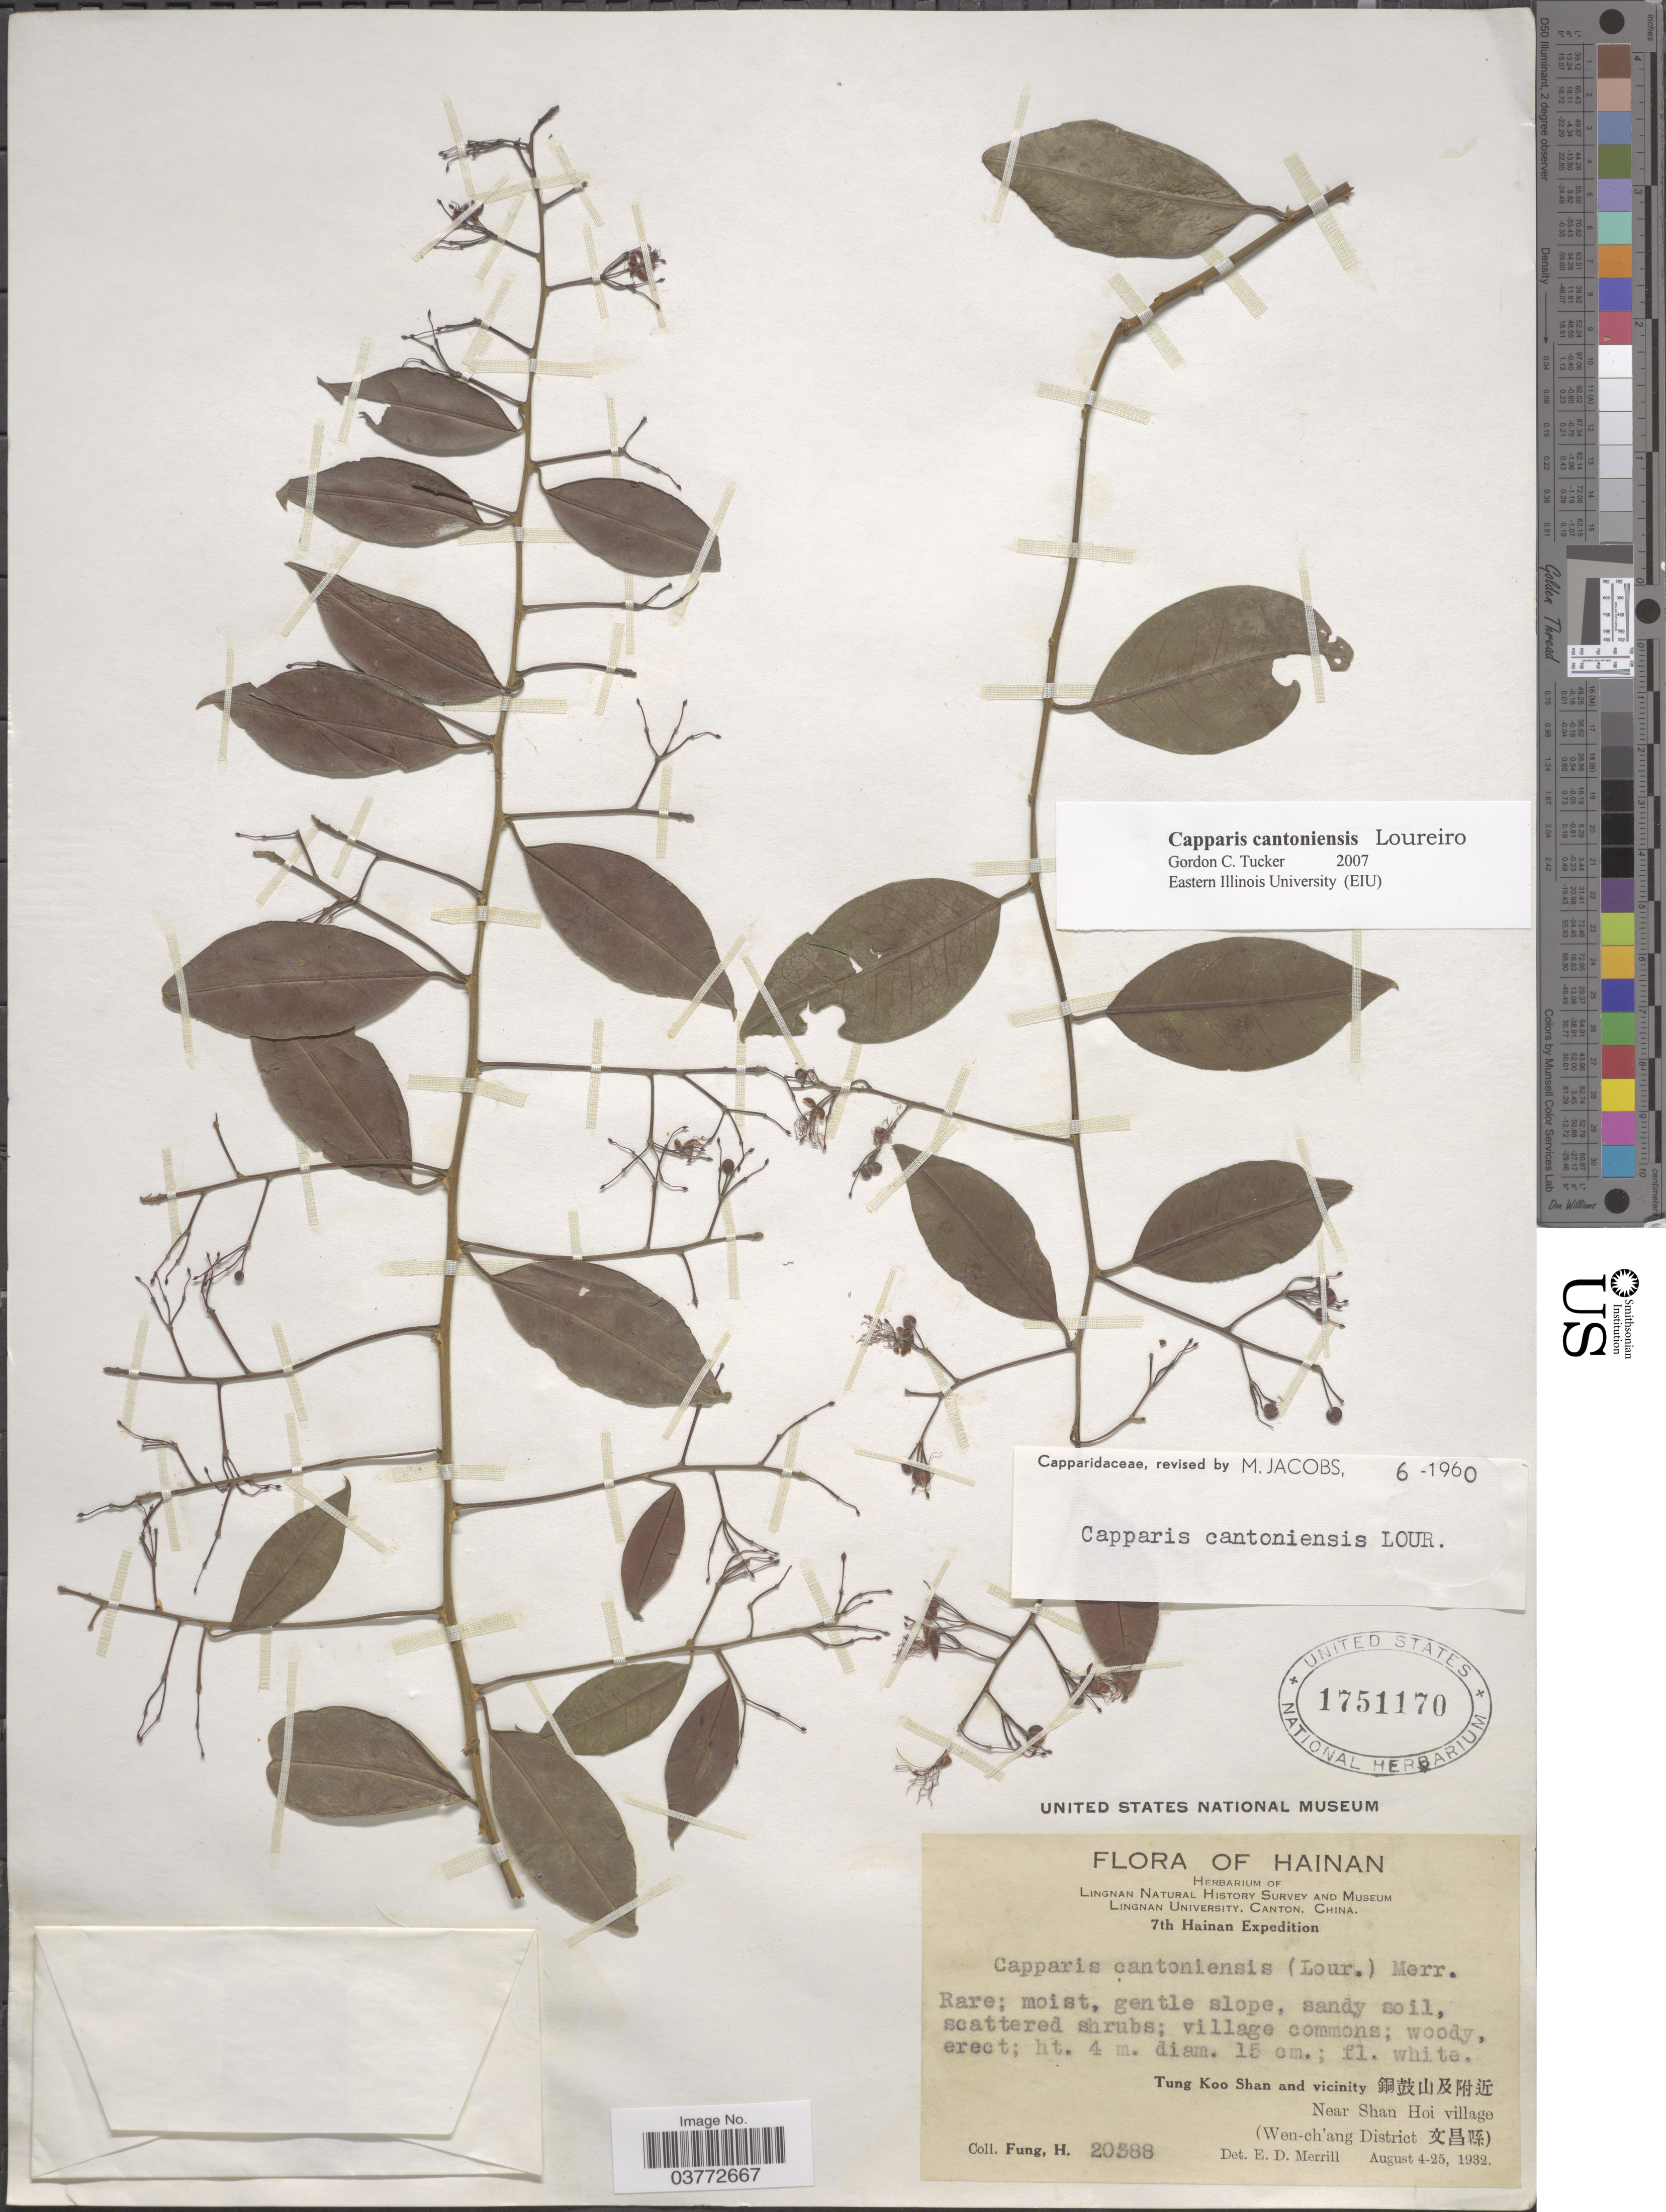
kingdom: Plantae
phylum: Tracheophyta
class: Magnoliopsida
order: Brassicales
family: Capparaceae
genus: Capparis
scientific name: Capparis cantoniensis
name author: Lour.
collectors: H. Fung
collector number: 20388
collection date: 1932-08-04/1932-08-25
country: China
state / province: Hainan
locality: Tung Koo Shan and vicinity X. Near Shan Hoi village. (Wen-ch'ang District X).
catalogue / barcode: US 1751170